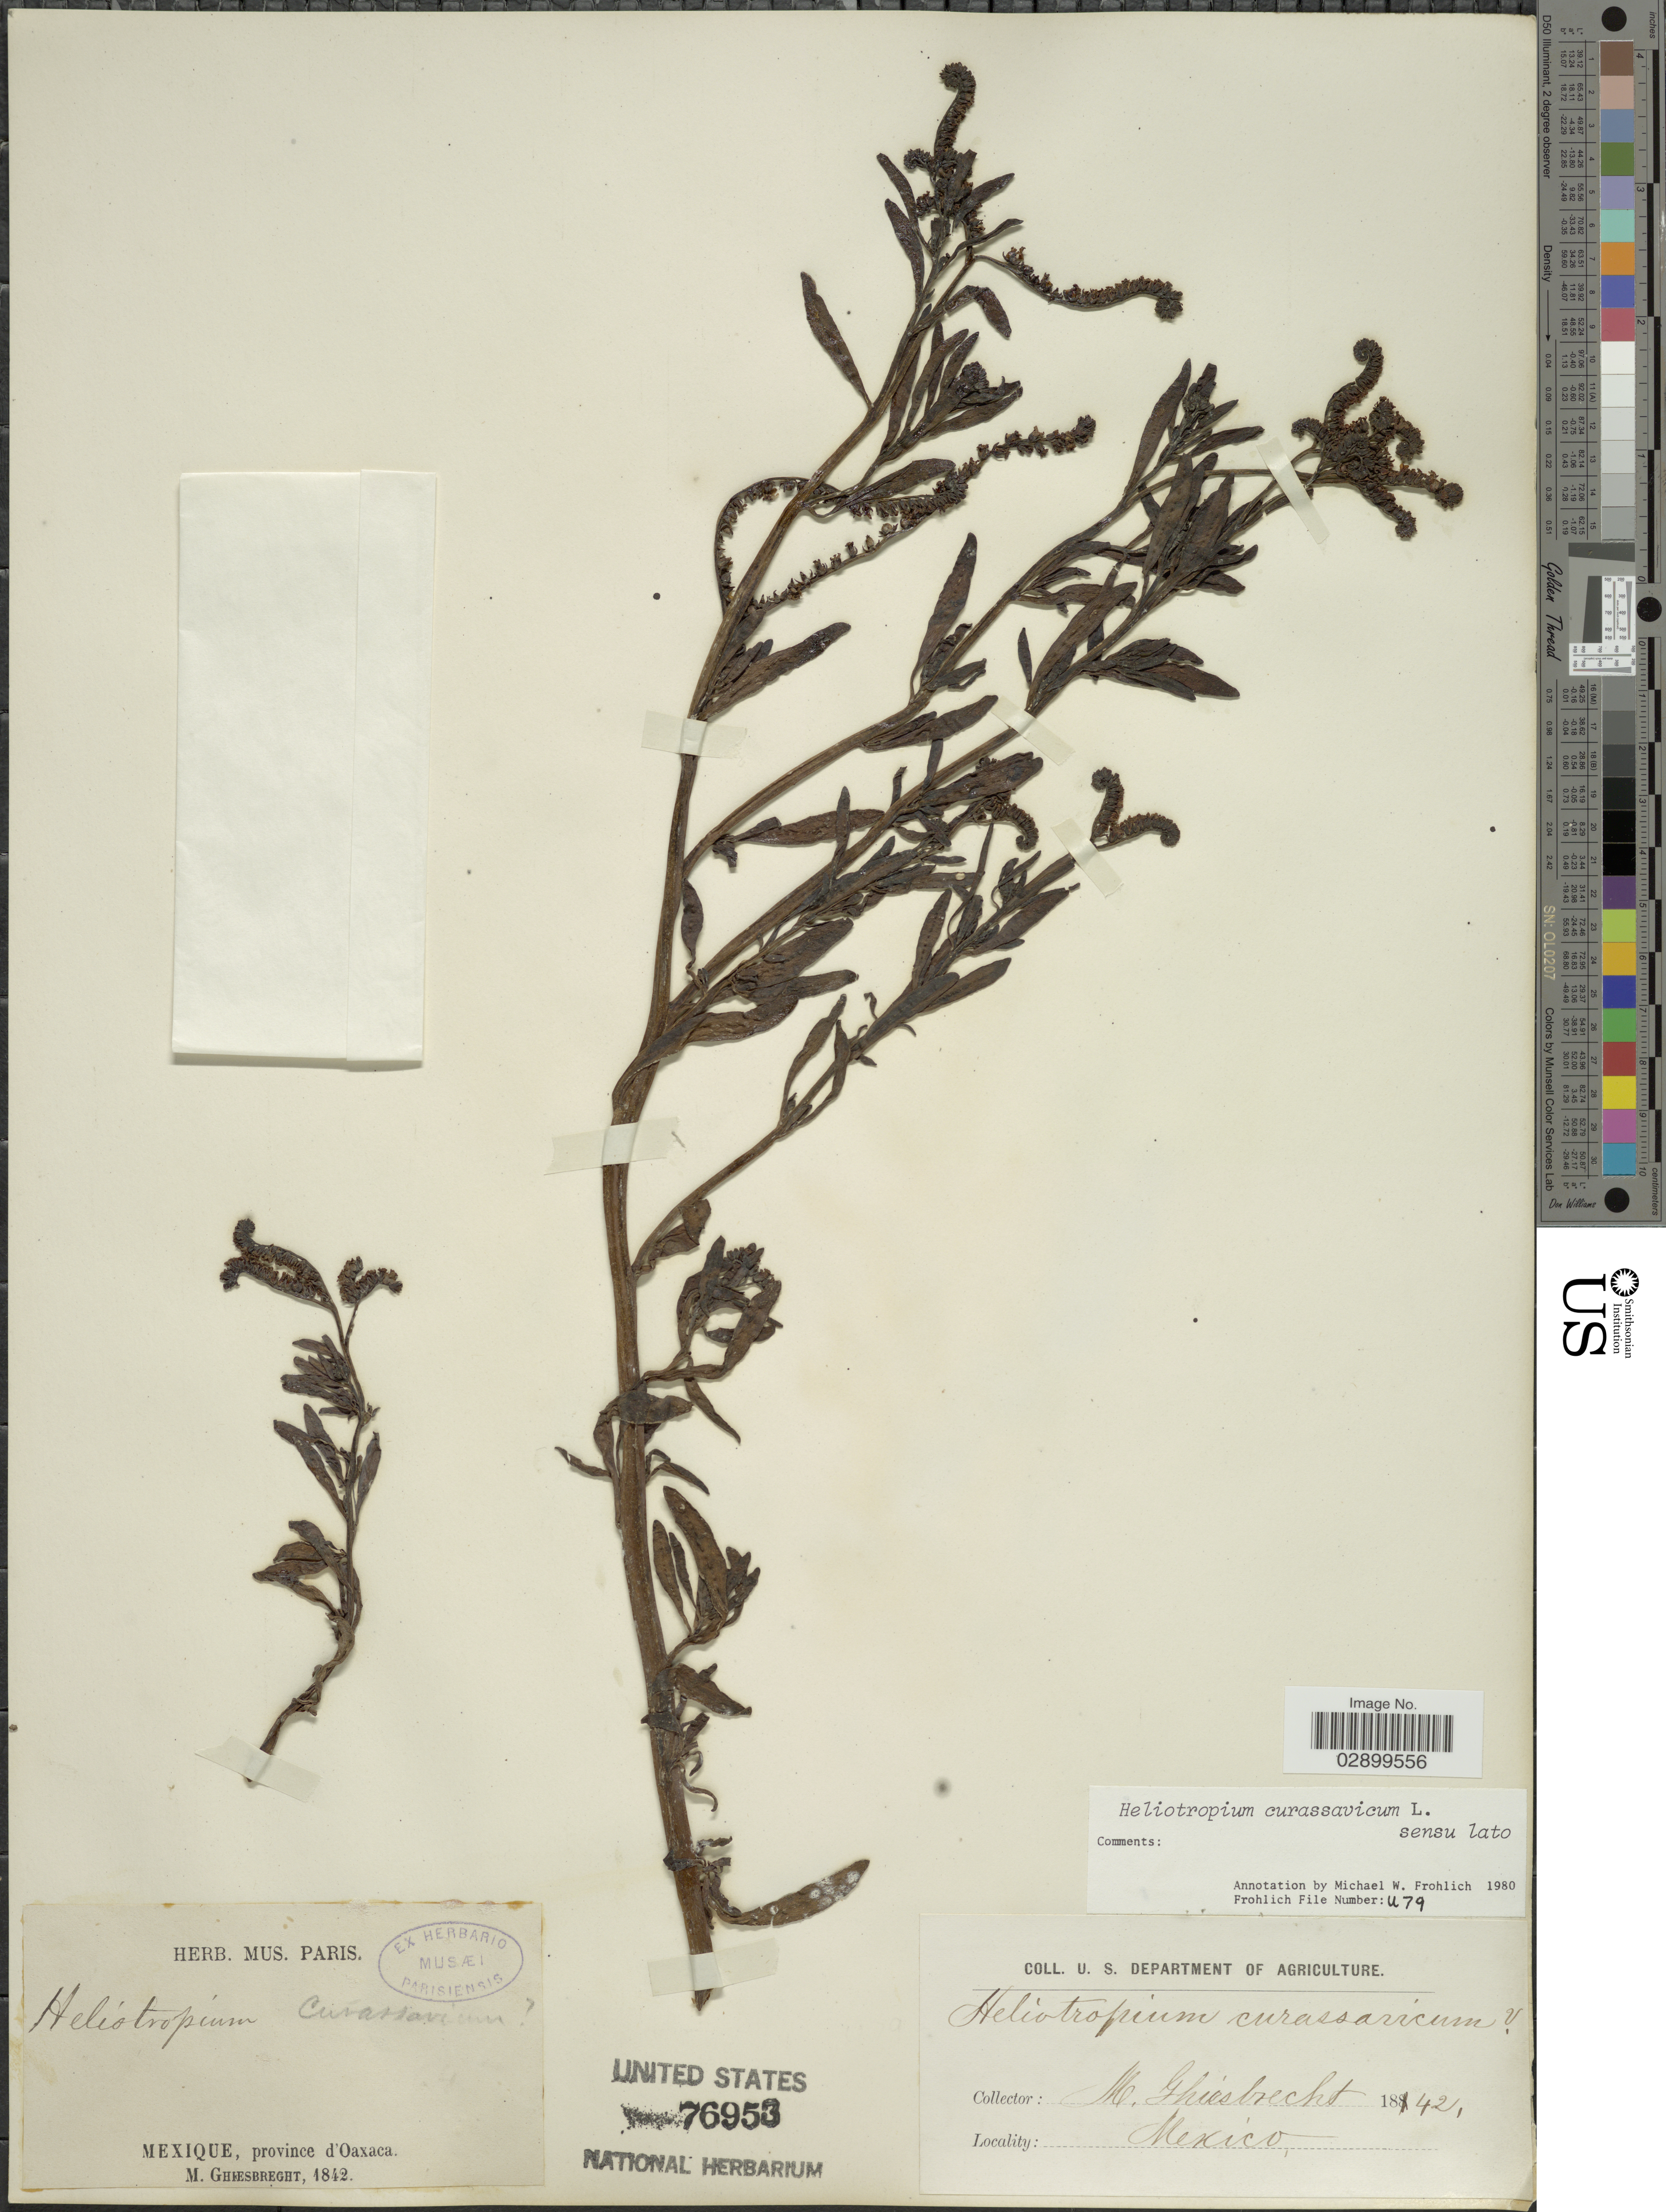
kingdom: Plantae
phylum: Tracheophyta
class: Magnoliopsida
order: Boraginales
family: Heliotropiaceae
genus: Heliotropium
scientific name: Heliotropium curassavicum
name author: L.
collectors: M. Ghiesbreght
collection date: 1842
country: Mexico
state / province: Oaxaca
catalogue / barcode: US 76953